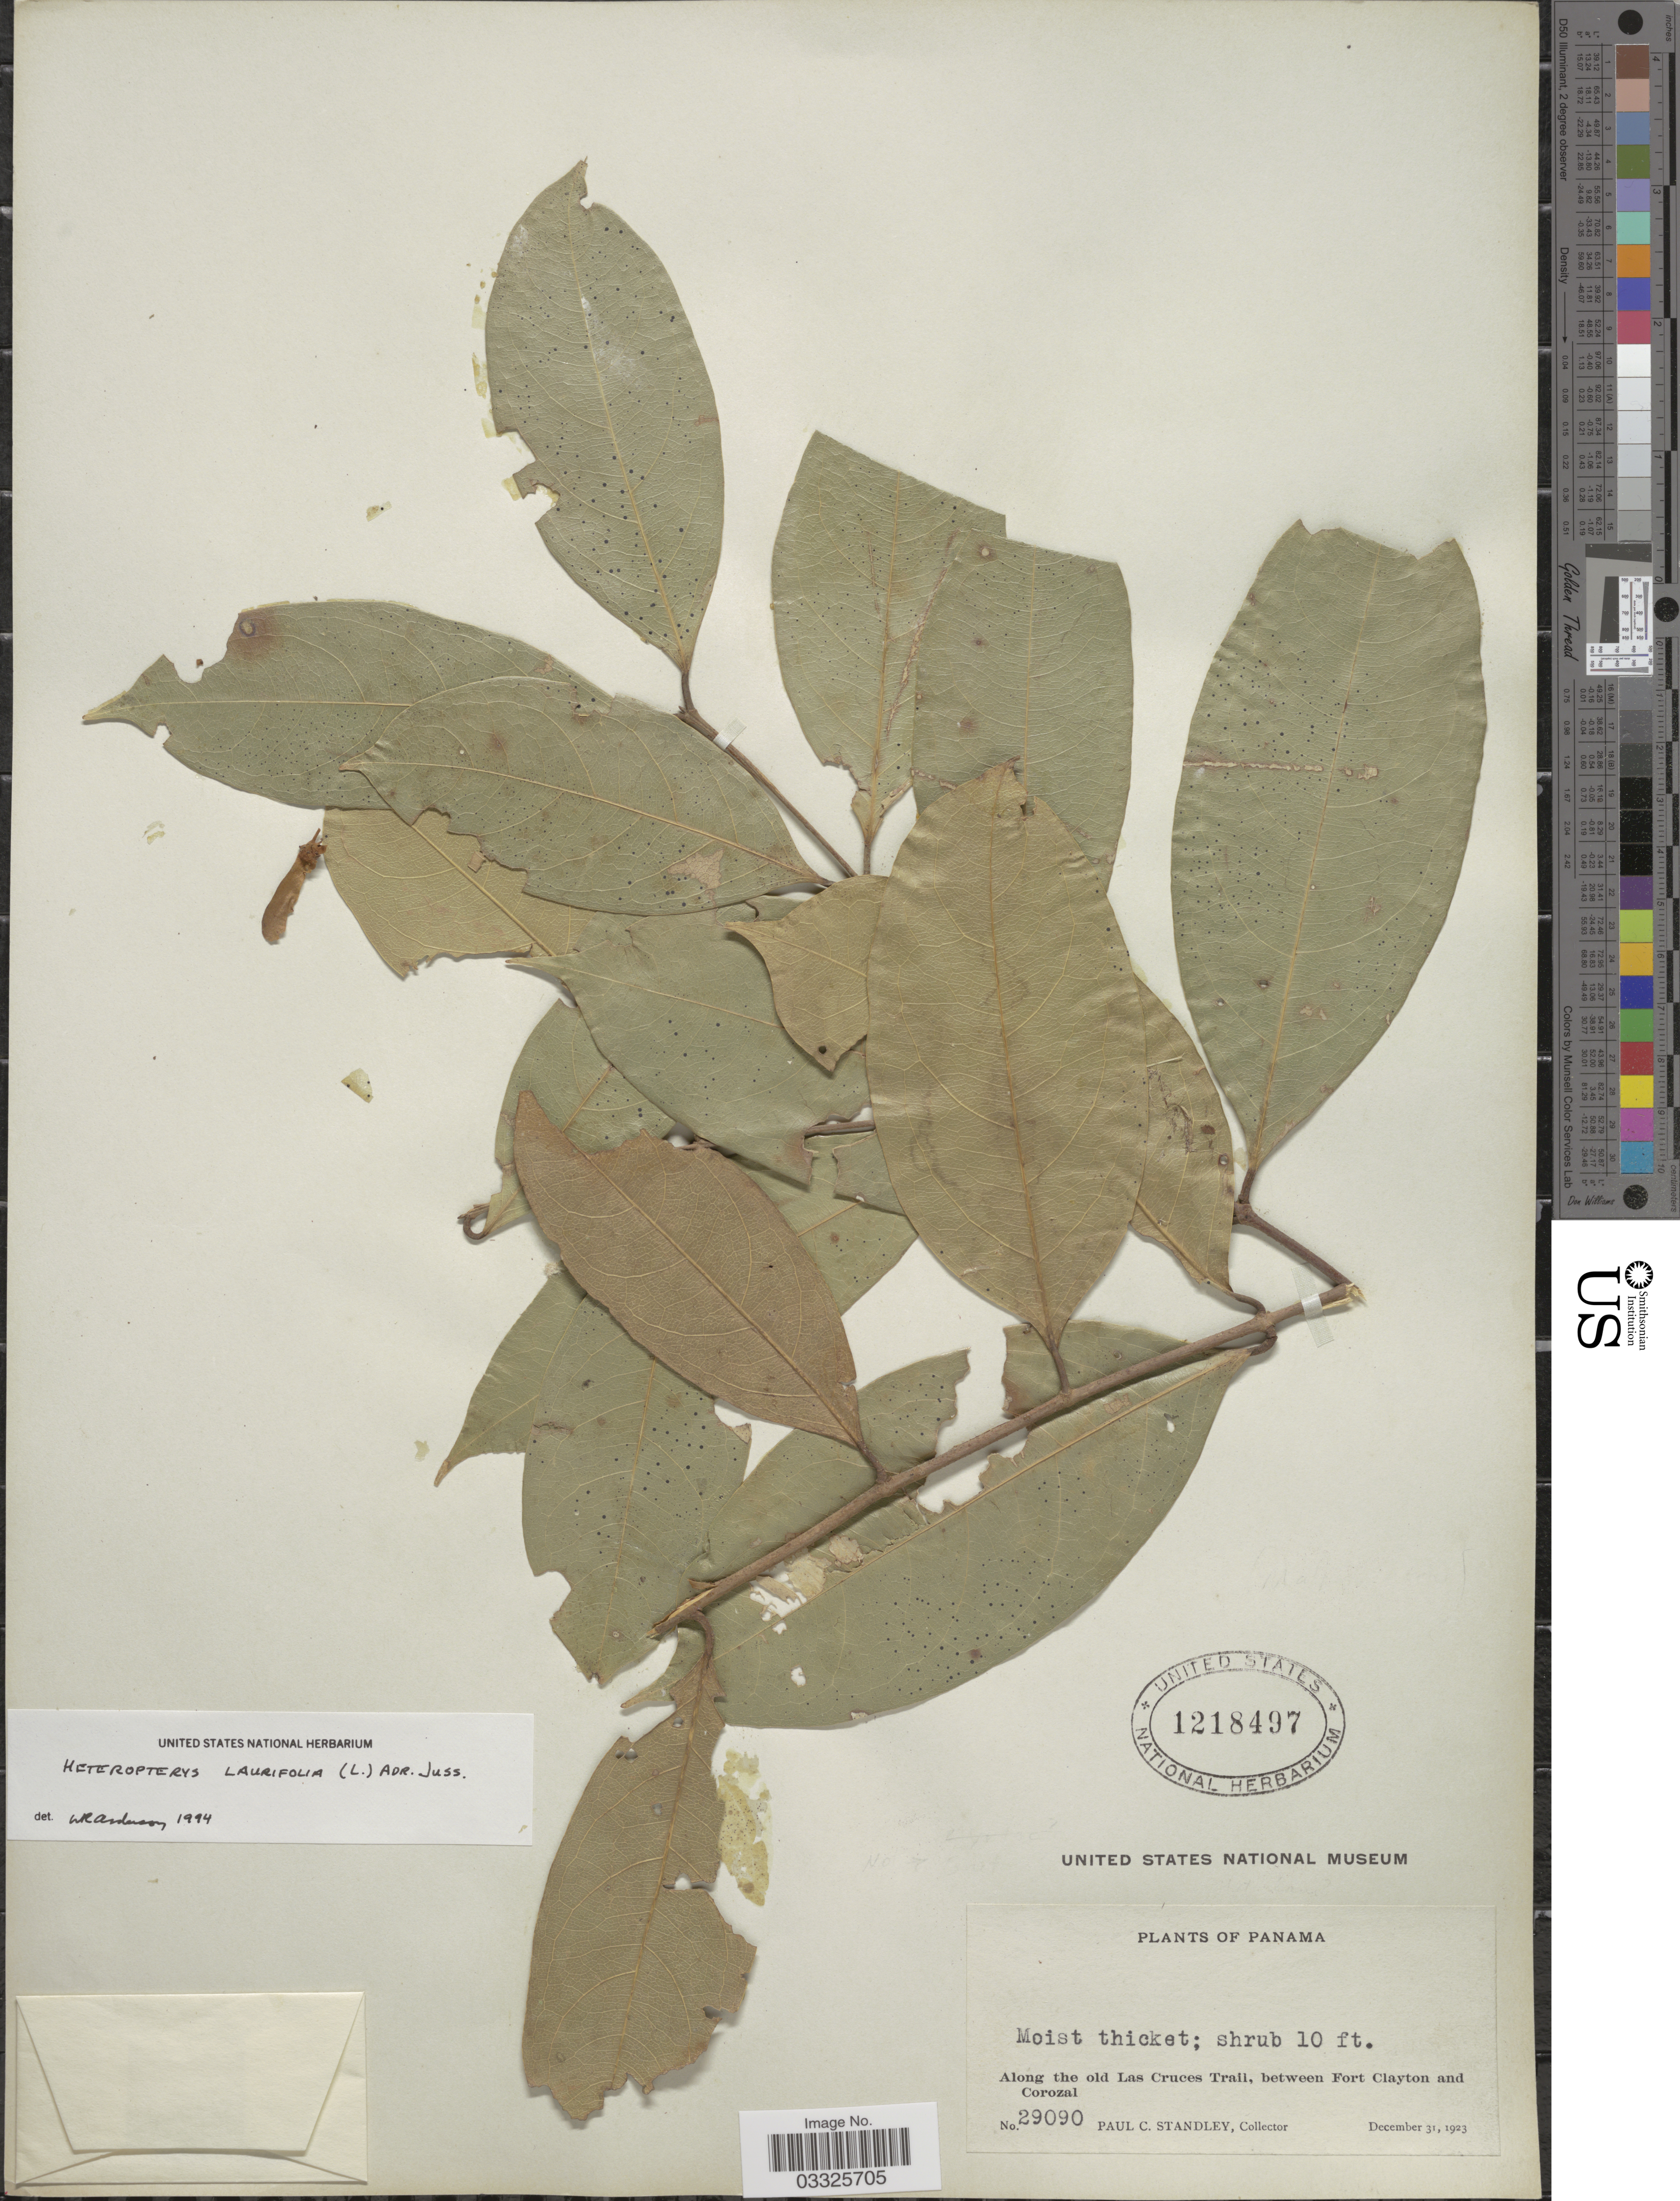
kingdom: Plantae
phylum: Tracheophyta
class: Magnoliopsida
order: Malpighiales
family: Malpighiaceae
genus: Heteropterys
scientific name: Heteropterys laurifolia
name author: (L.) A. Juss.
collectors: P. C. Standley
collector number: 29090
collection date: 1923-12-31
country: Panama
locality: Along the old Las Cruces Trail, between Fort Clayton and Corozal.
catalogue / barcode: US 1218497